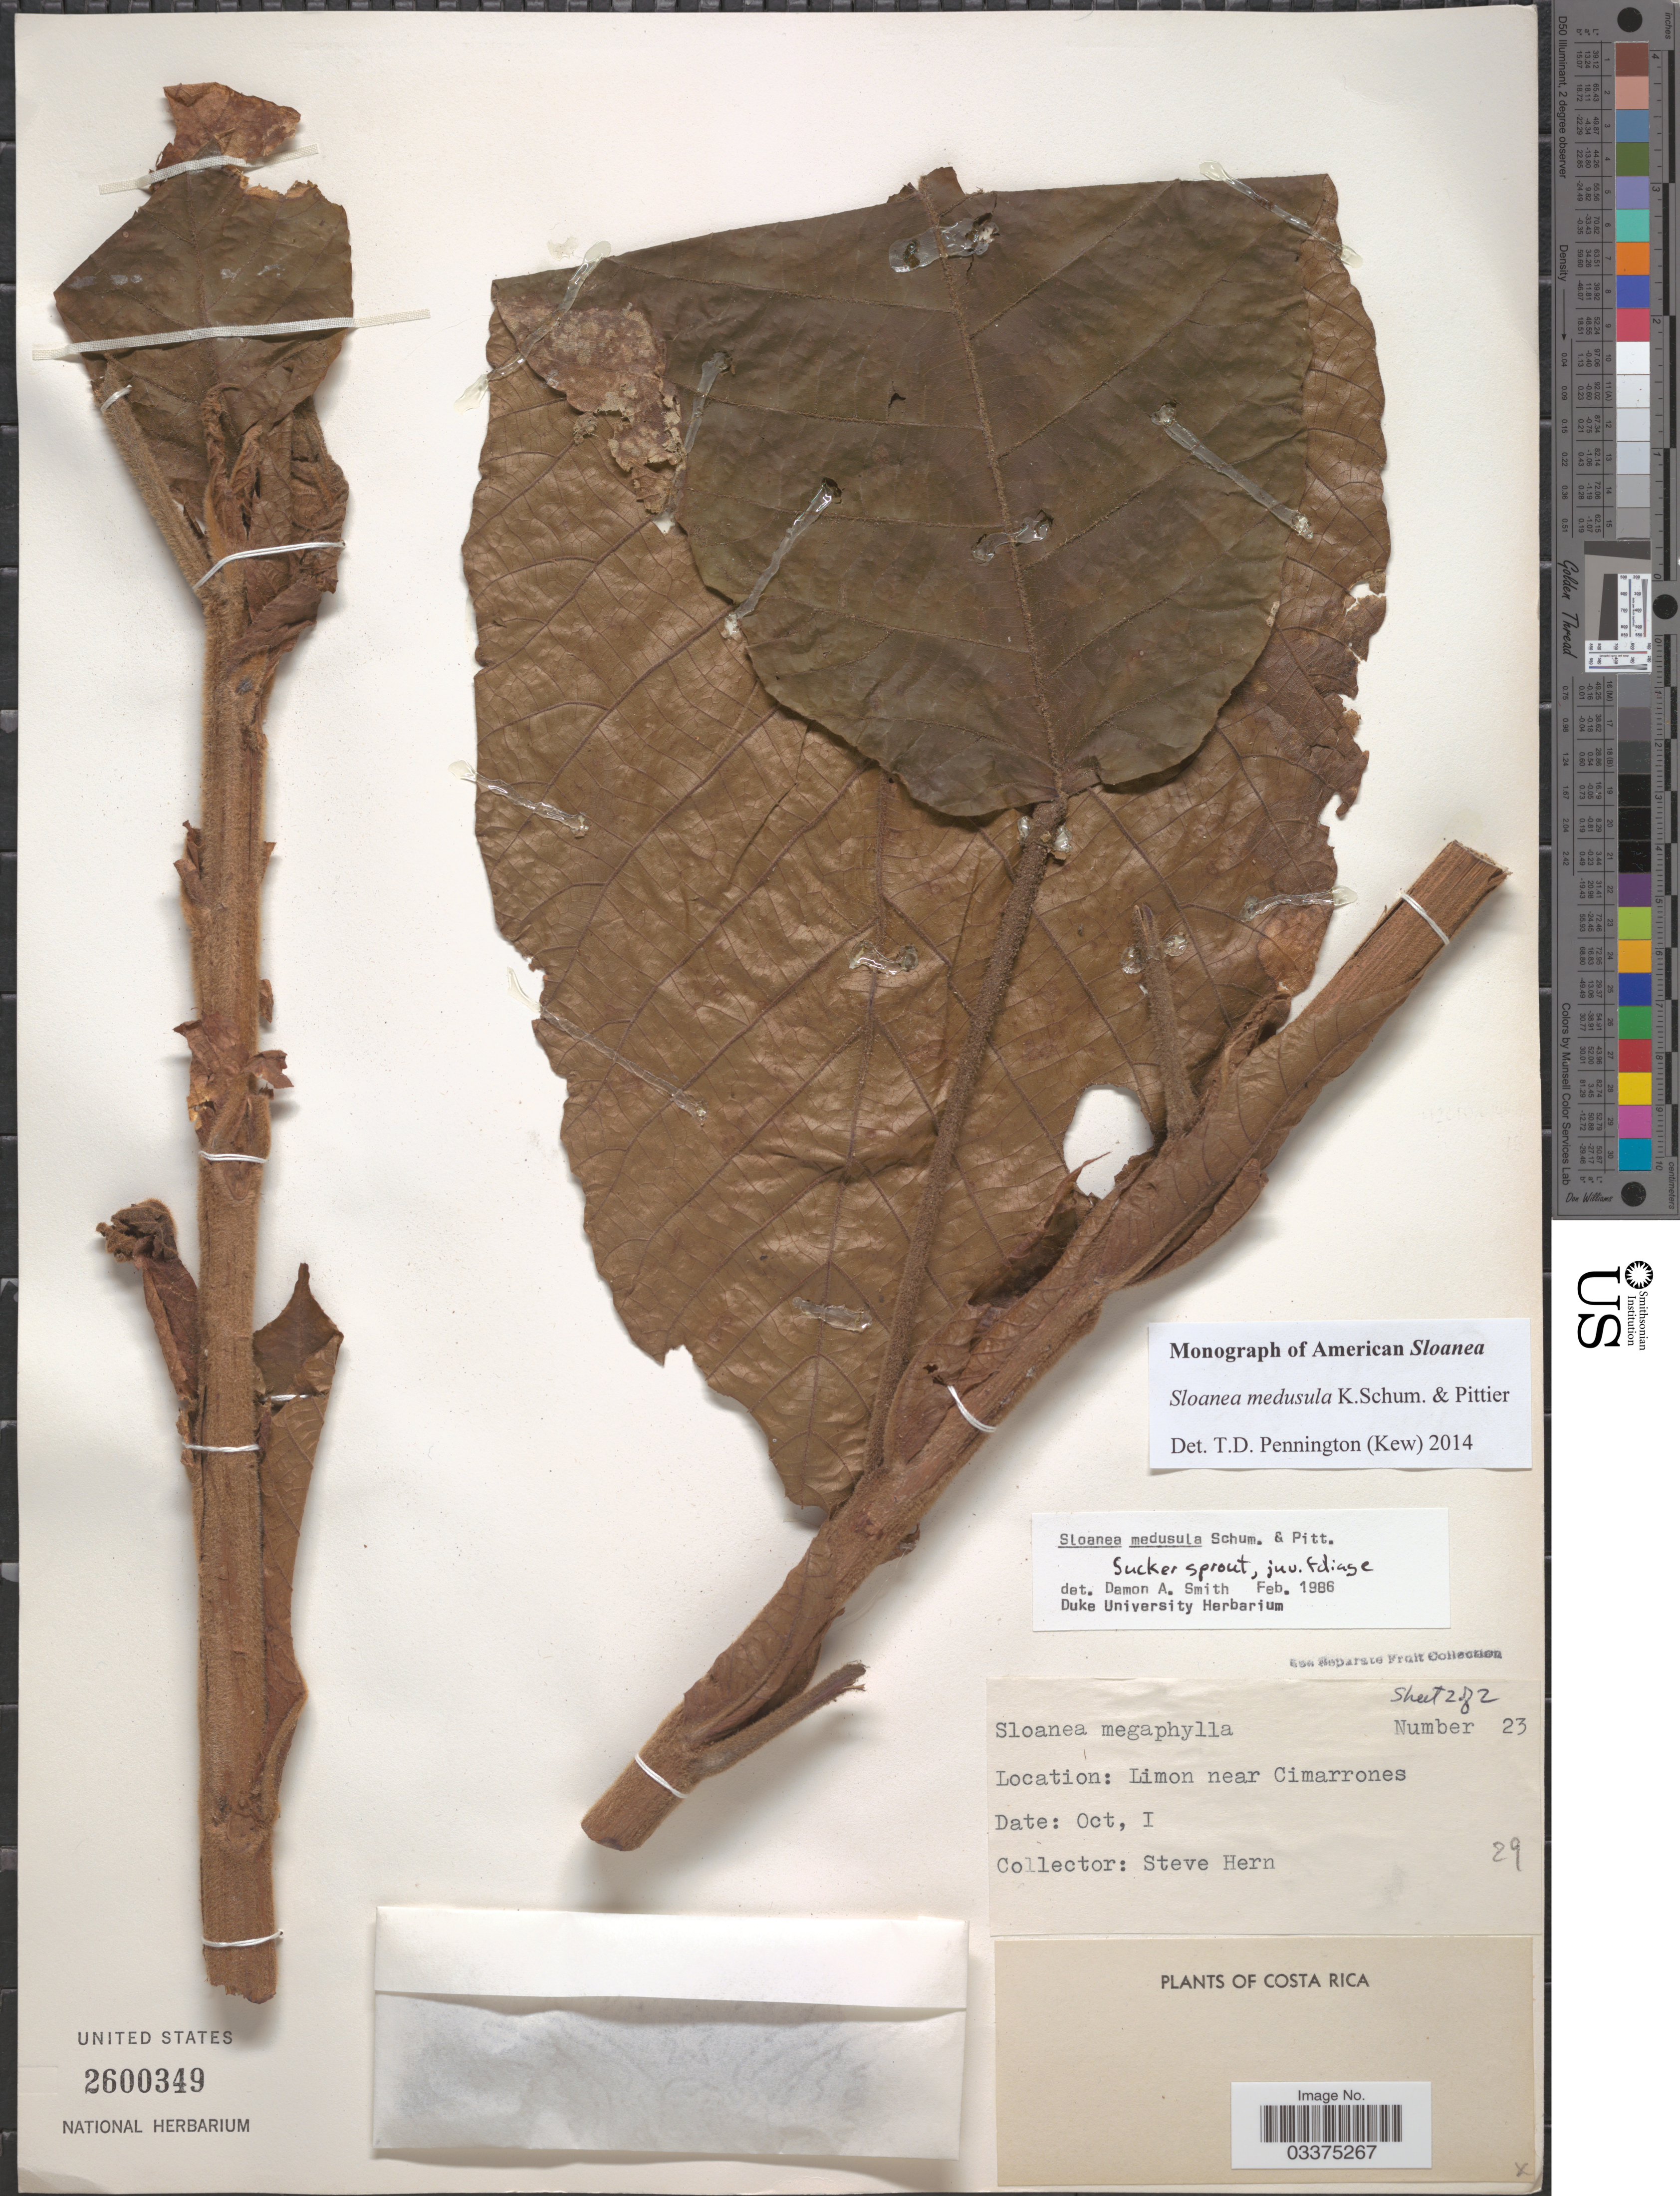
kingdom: Plantae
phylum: Tracheophyta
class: Magnoliopsida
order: Oxalidales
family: Elaeocarpaceae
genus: Sloanea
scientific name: Sloanea medusula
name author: K. Schum. & Pittier in Pittier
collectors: S. Hern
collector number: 23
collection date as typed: Transcribed d/m/y: /10/1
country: Costa Rica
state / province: Limón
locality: Near Cimarrones.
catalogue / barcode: US 2600349